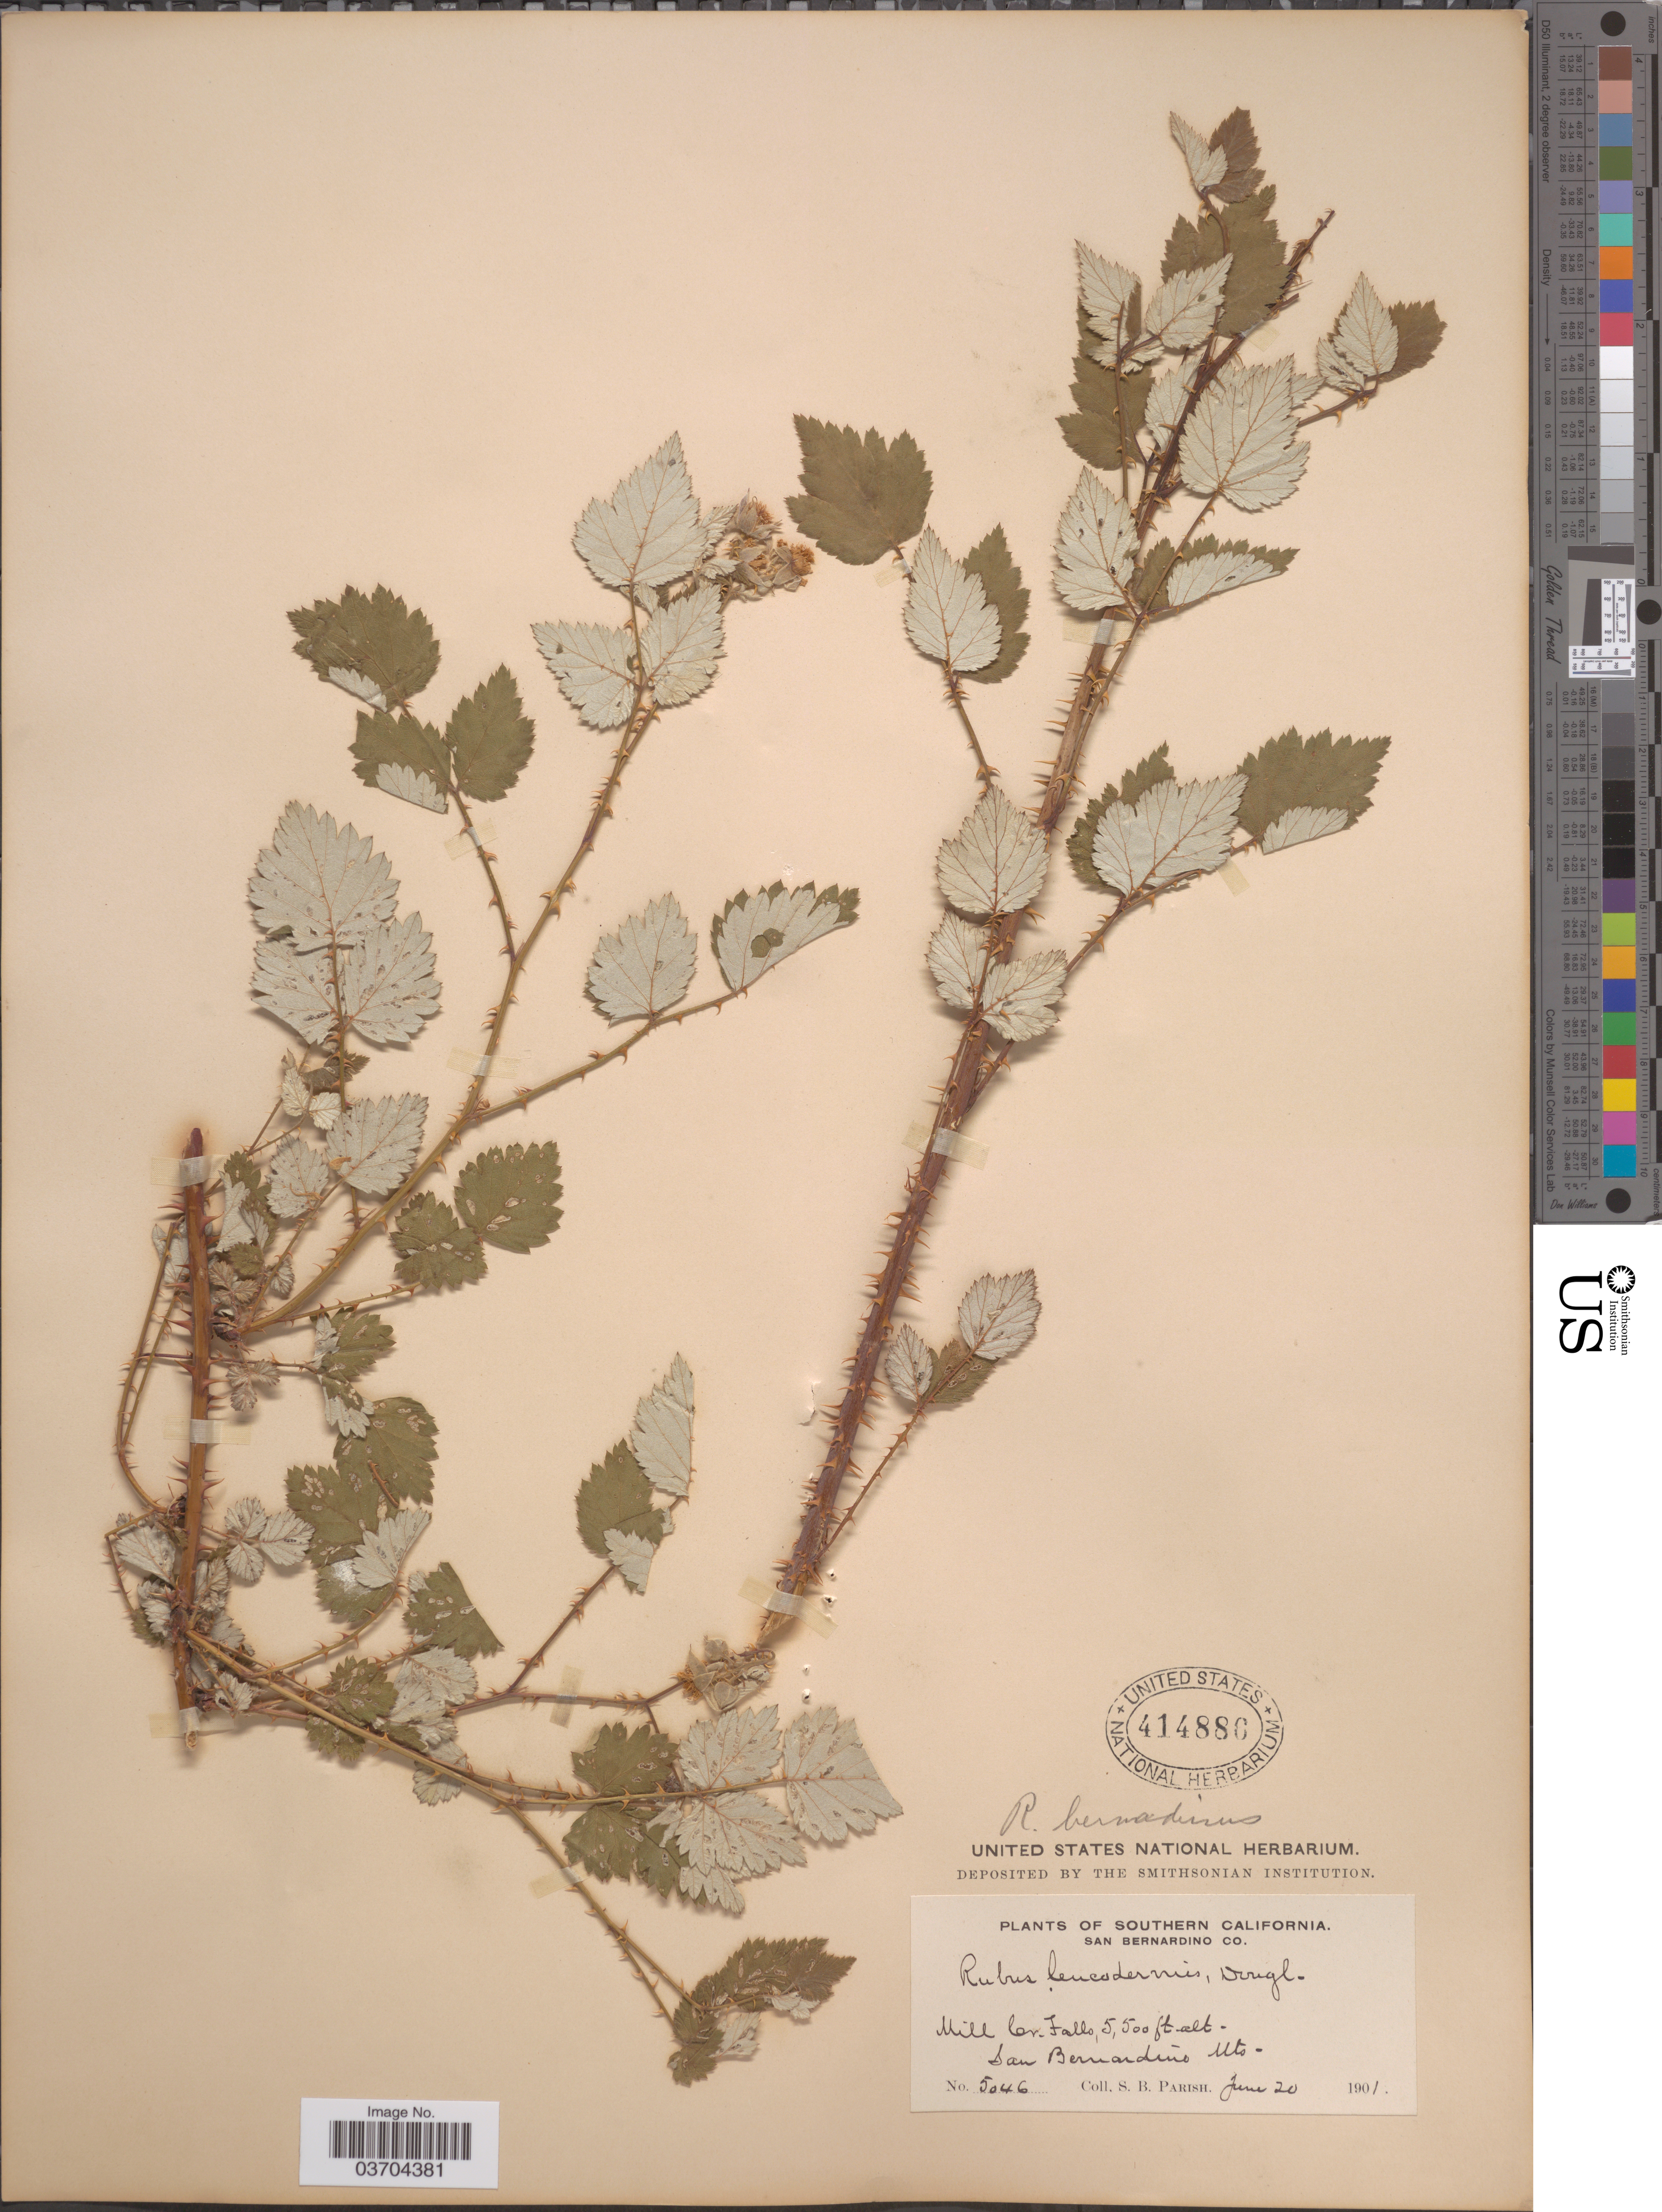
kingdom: Plantae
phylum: Tracheophyta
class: Magnoliopsida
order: Rosales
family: Rosaceae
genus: Rubus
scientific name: Rubus bernardinus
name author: (Greene) Fedde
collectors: S. B. Parish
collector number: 5046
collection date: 1901-06-20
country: United States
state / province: California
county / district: San Bernardino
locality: Southern California. San Bernardino Co. Mill Cr. Falls. San Bernardino Mts.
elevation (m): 1676